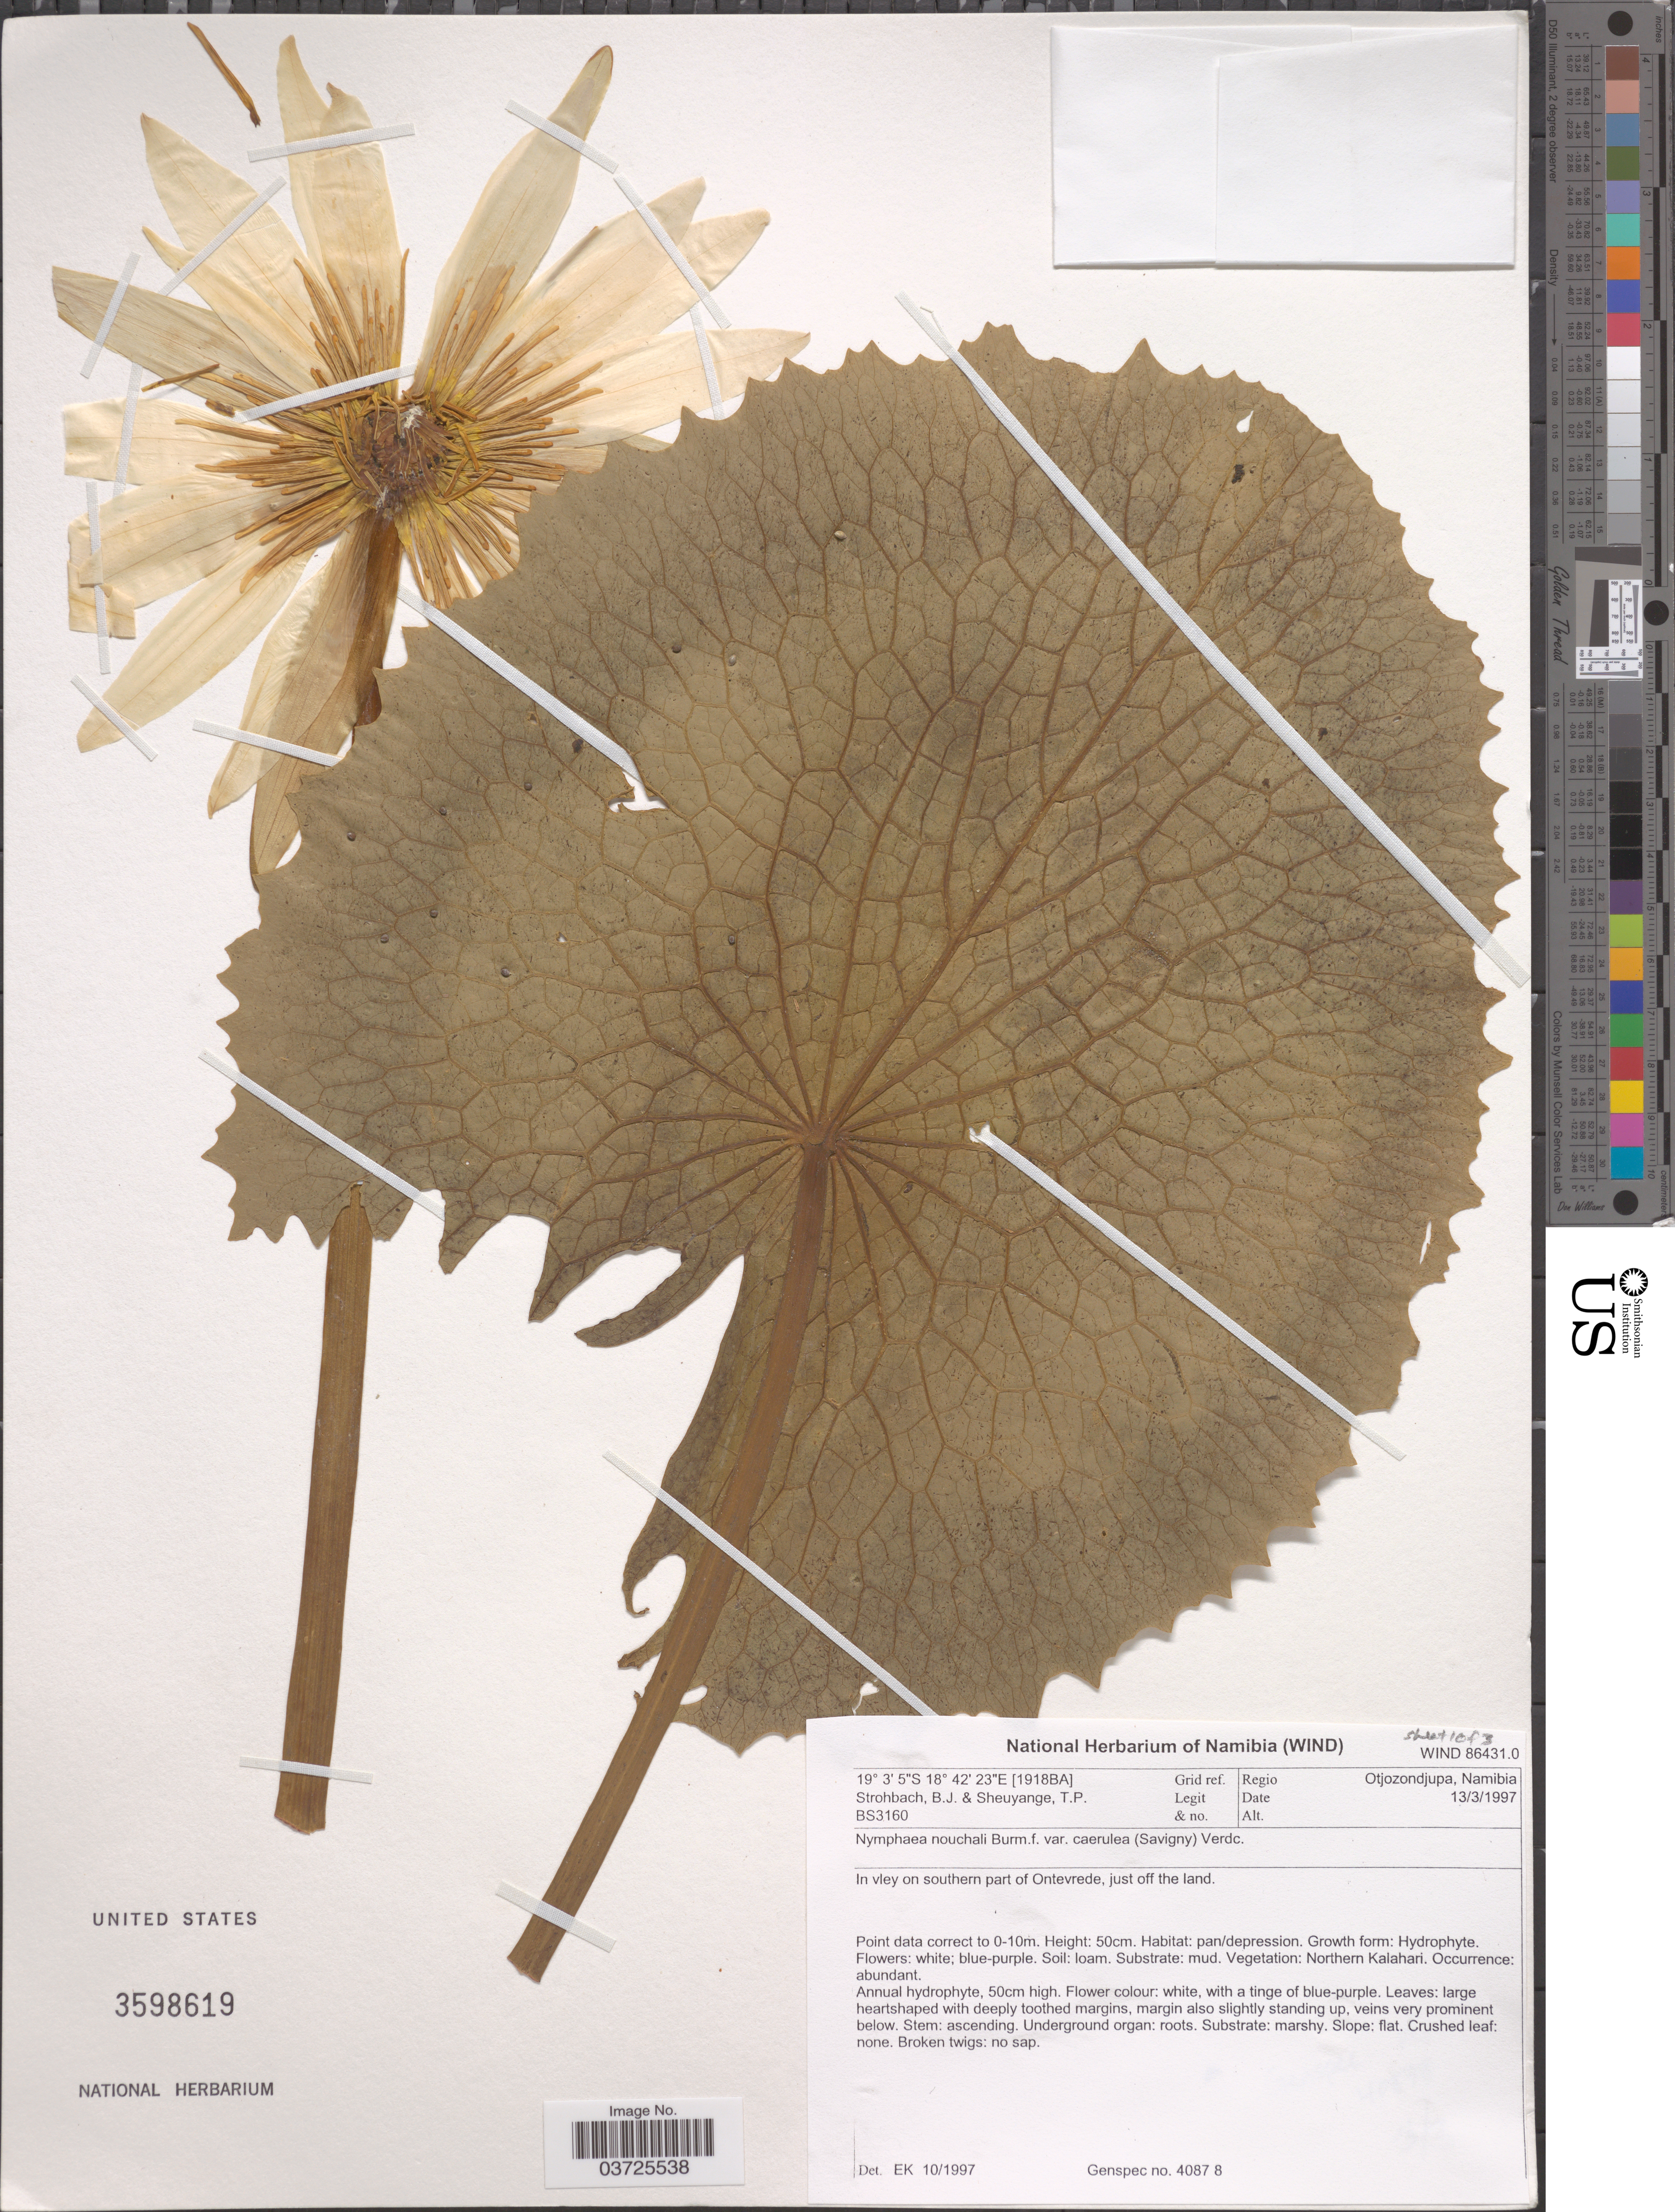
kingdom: Plantae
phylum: Tracheophyta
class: Magnoliopsida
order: Nymphaeales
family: Nymphaeaceae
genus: Nymphaea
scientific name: Nymphaea nouchali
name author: Burm. f.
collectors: B. Strohbach & T. Sheuyange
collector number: BS3160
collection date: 1997-03-13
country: Namibia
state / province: Otjozondjupa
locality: [1918BA] Grid ref., Regio Otjozondjupa, Namibia. In vley on southern part of Ontevrede, just off the land.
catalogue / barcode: US 3598619